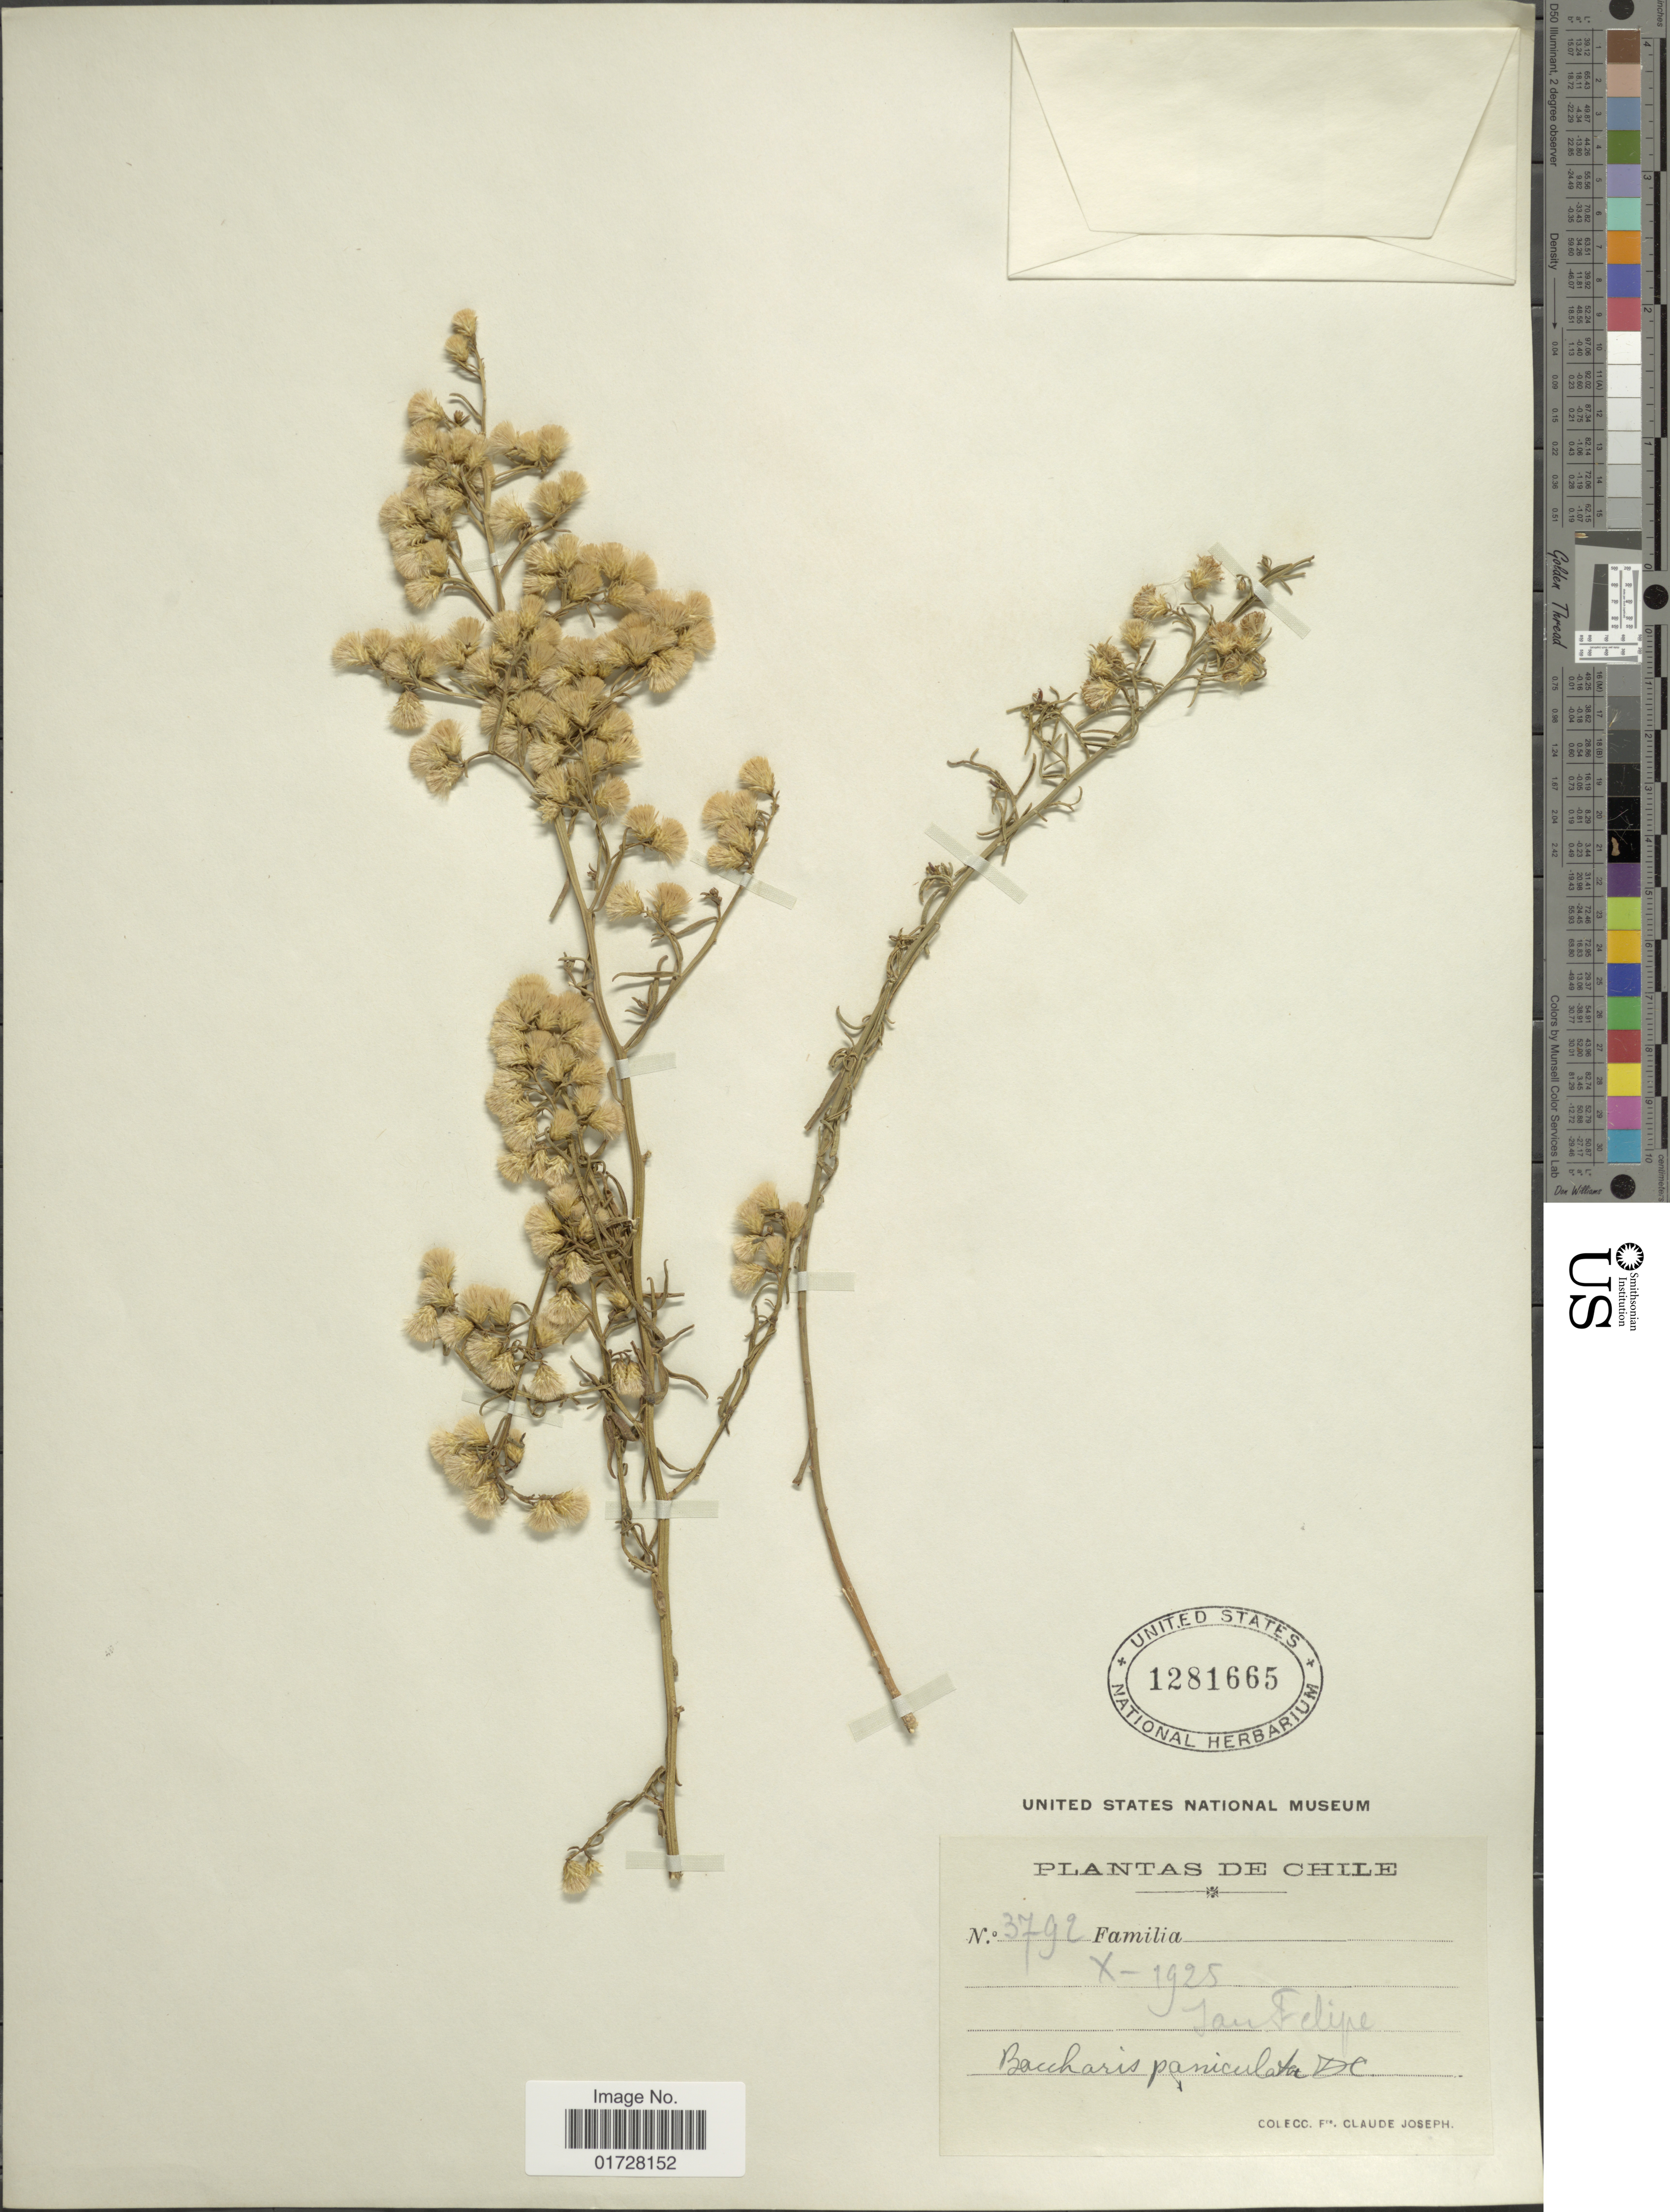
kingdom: Plantae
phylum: Tracheophyta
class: Magnoliopsida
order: Asterales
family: Asteraceae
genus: Baccharis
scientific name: Baccharis paniculata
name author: DC.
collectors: Bro. Claude-Joseph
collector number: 3792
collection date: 1925-10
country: Chile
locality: San Felipe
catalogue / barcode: US 1281665